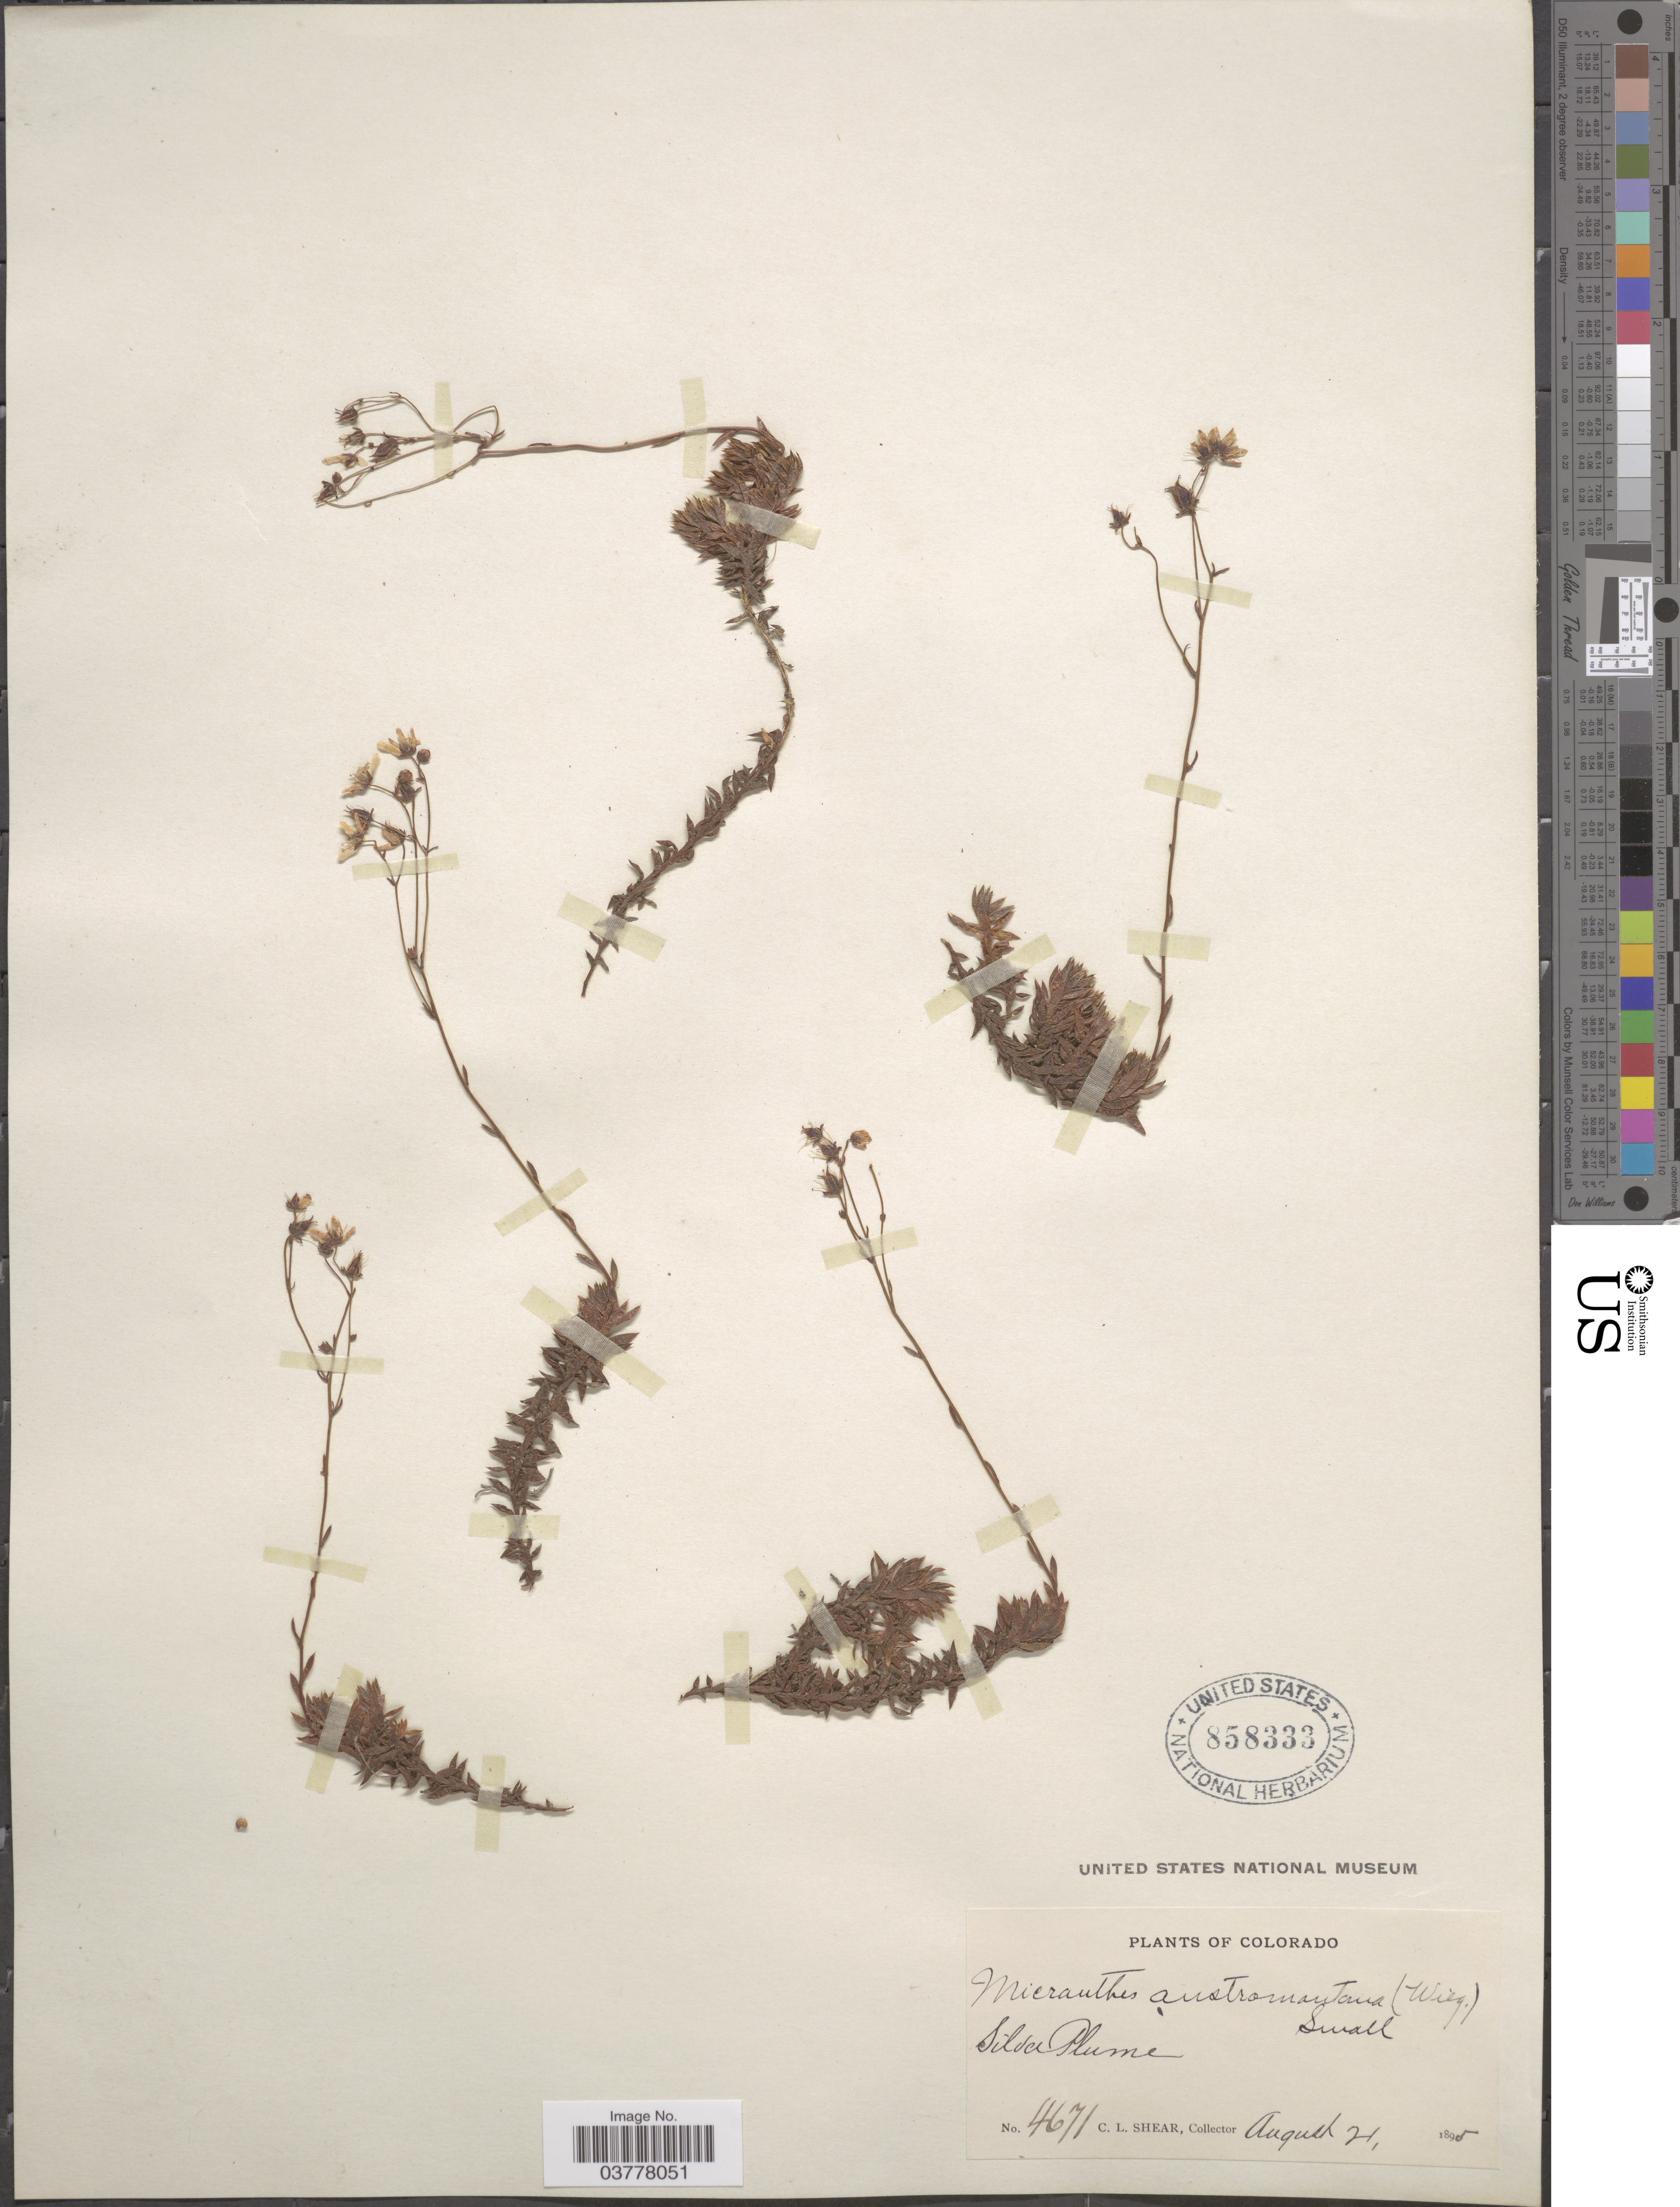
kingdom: Plantae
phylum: Tracheophyta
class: Magnoliopsida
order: Saxifragales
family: Saxifragaceae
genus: Saxifraga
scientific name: Saxifraga bronchialis subsp. austromontana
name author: (Wiegand) Piper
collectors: C. L. Shear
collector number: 4671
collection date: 1895-08-21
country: United States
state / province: Colorado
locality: Silver Plume.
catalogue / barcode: US 858333